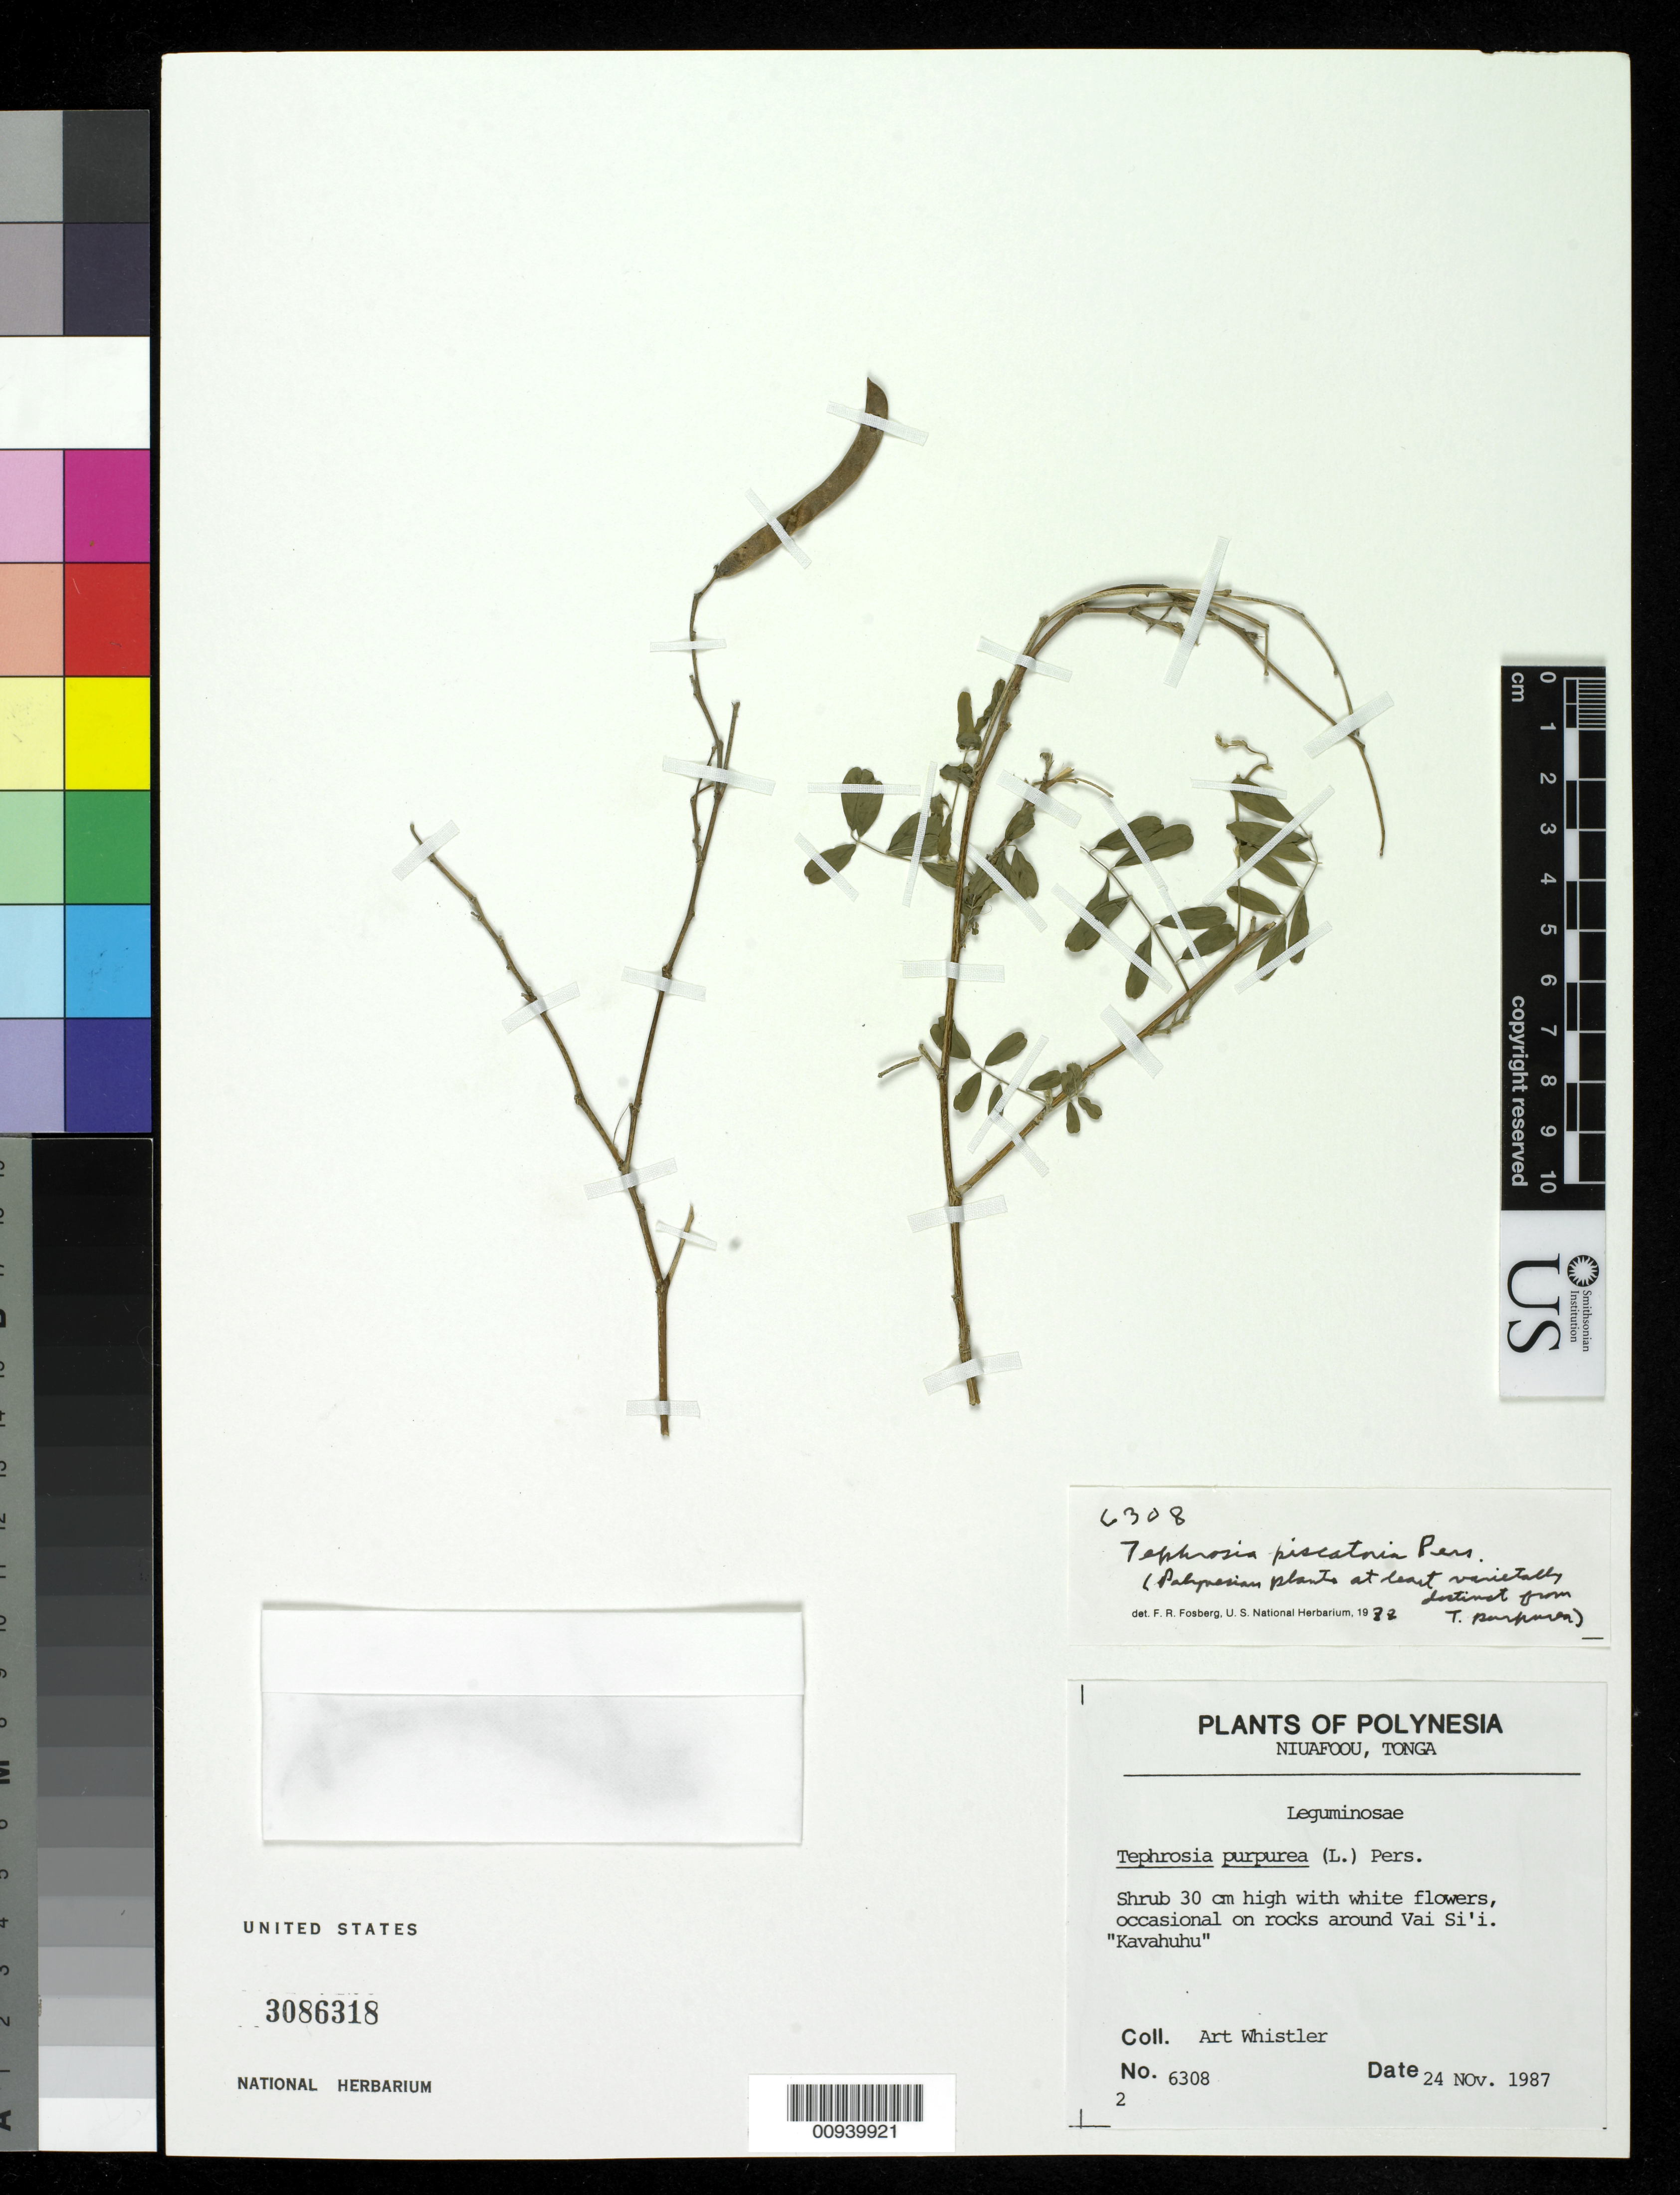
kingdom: Plantae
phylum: Tracheophyta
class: Magnoliopsida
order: Fabales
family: Fabaceae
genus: Tephrosia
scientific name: Tephrosia piscatoria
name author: (Aiton) Pers.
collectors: A. Whistler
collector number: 6308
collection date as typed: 24 Nov 1987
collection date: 1987-11-24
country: Tonga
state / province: Tonga Outliers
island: Niuafo'ou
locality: Tonga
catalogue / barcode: US 3086318